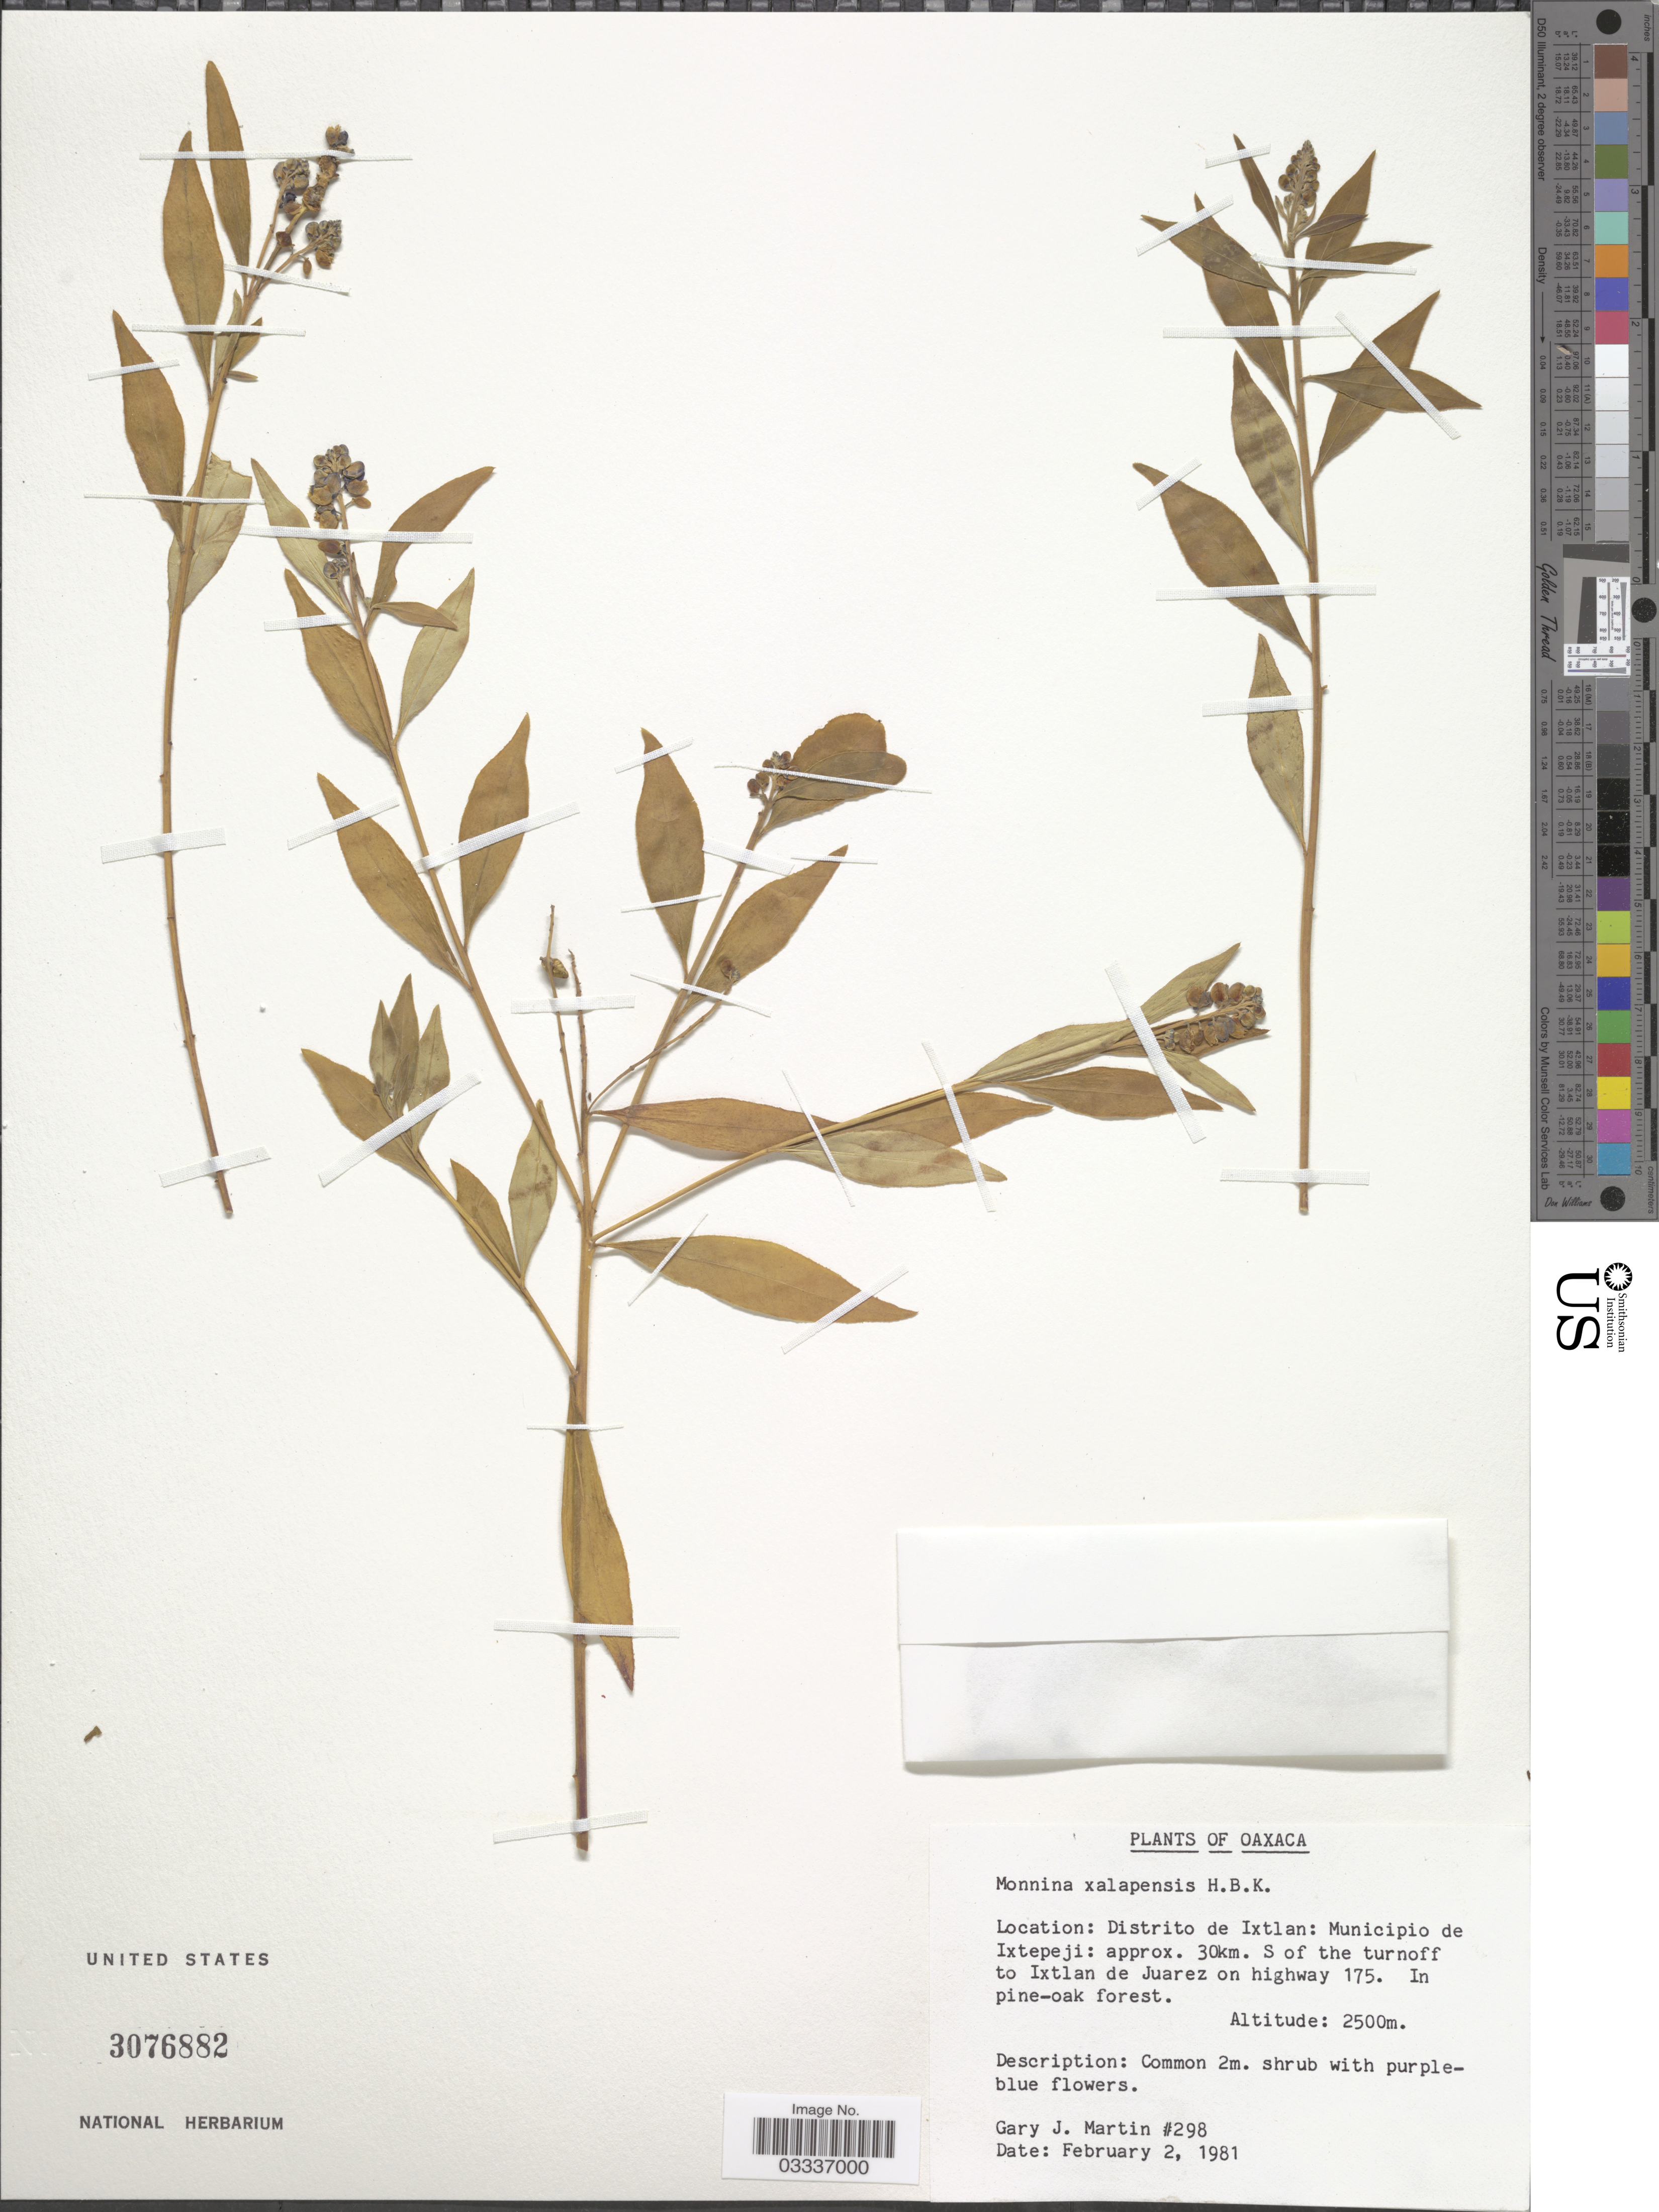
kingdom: Plantae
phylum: Tracheophyta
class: Magnoliopsida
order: Fabales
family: Polygalaceae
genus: Monnina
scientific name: Monnina xalapensis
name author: Kunth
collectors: G. J. Martin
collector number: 298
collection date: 1981-02-02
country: Mexico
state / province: Oaxaca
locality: Distrito de Ixtlan: Municipio de Ixtepeji: approx. 30km. S of the turnoff to Ixtlan de Juarez on highway 175.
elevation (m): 2500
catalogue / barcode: US 3076882